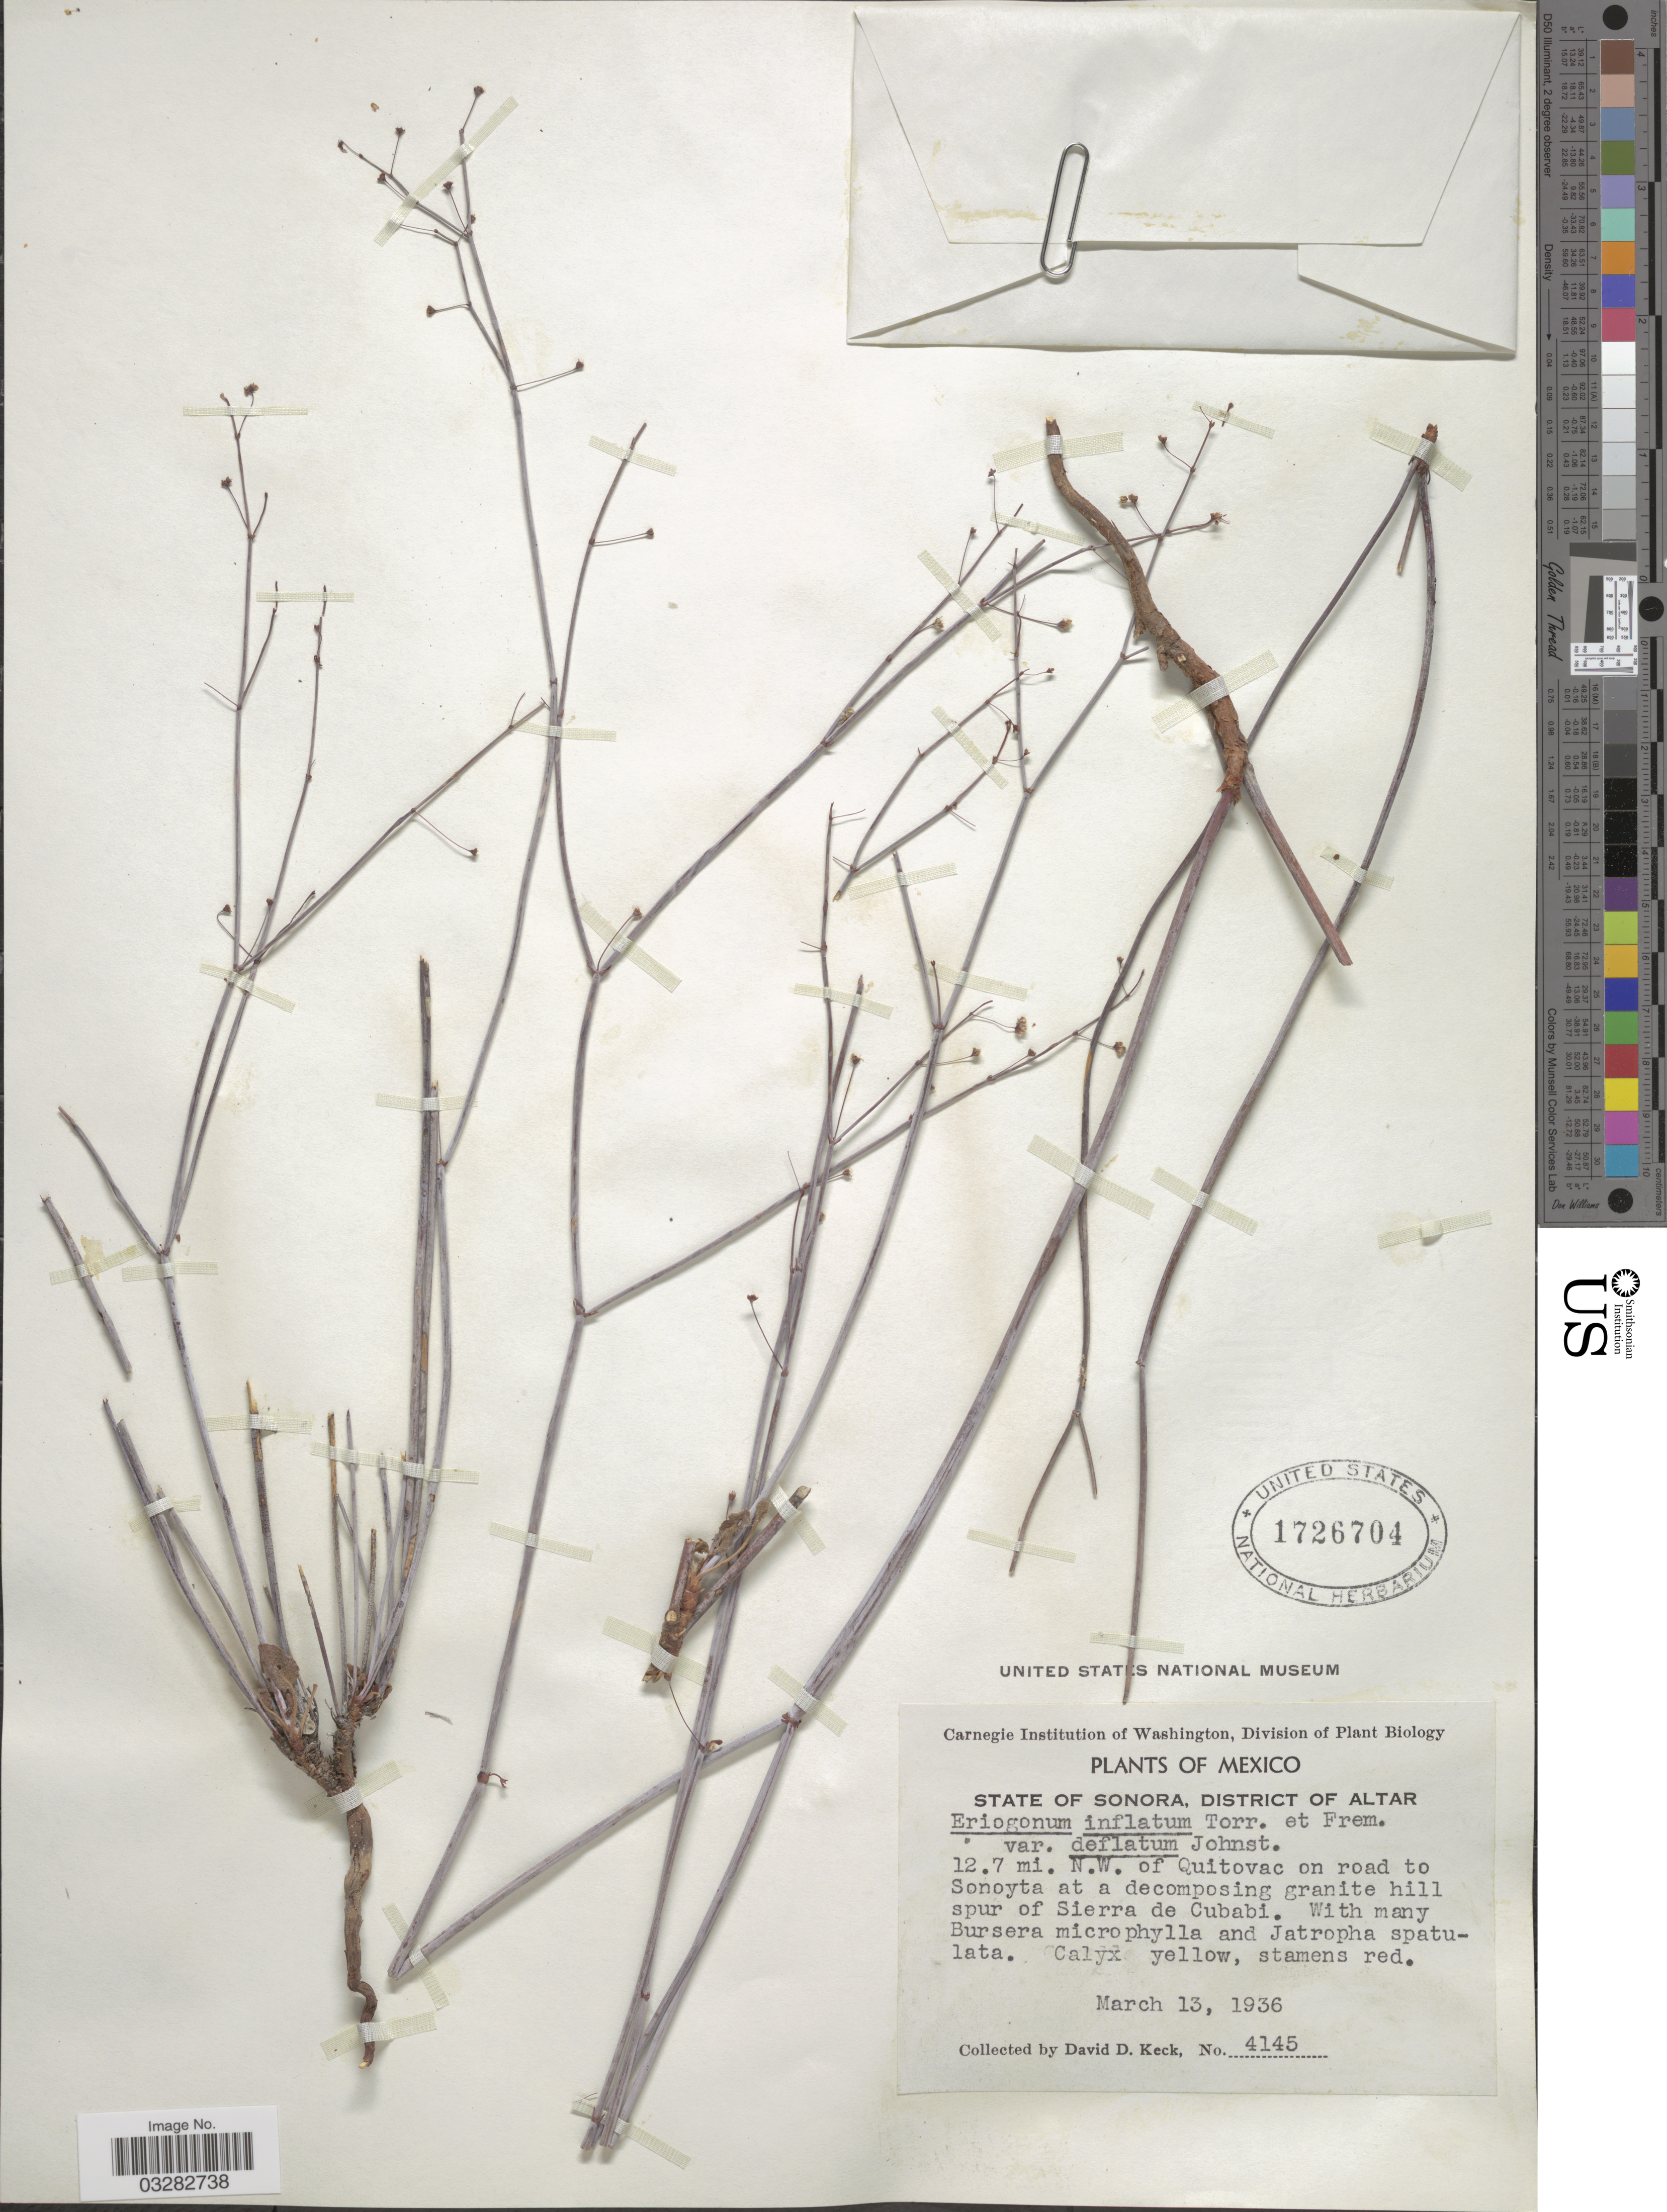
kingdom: Plantae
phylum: Tracheophyta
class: Magnoliopsida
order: Caryophyllales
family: Polygonaceae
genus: Eriogonum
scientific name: Eriogonum inflatum var. deflatum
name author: I.M. Johnst.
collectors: D. D. Keck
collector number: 4145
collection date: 1936-03-13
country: Mexico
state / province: Sonora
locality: District of Altar. 12.7 mi. N.W. of Quitovac on road to Sonoyta at a decomposing granite hill spur of Sierra de Cubabi.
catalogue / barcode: US 1726704